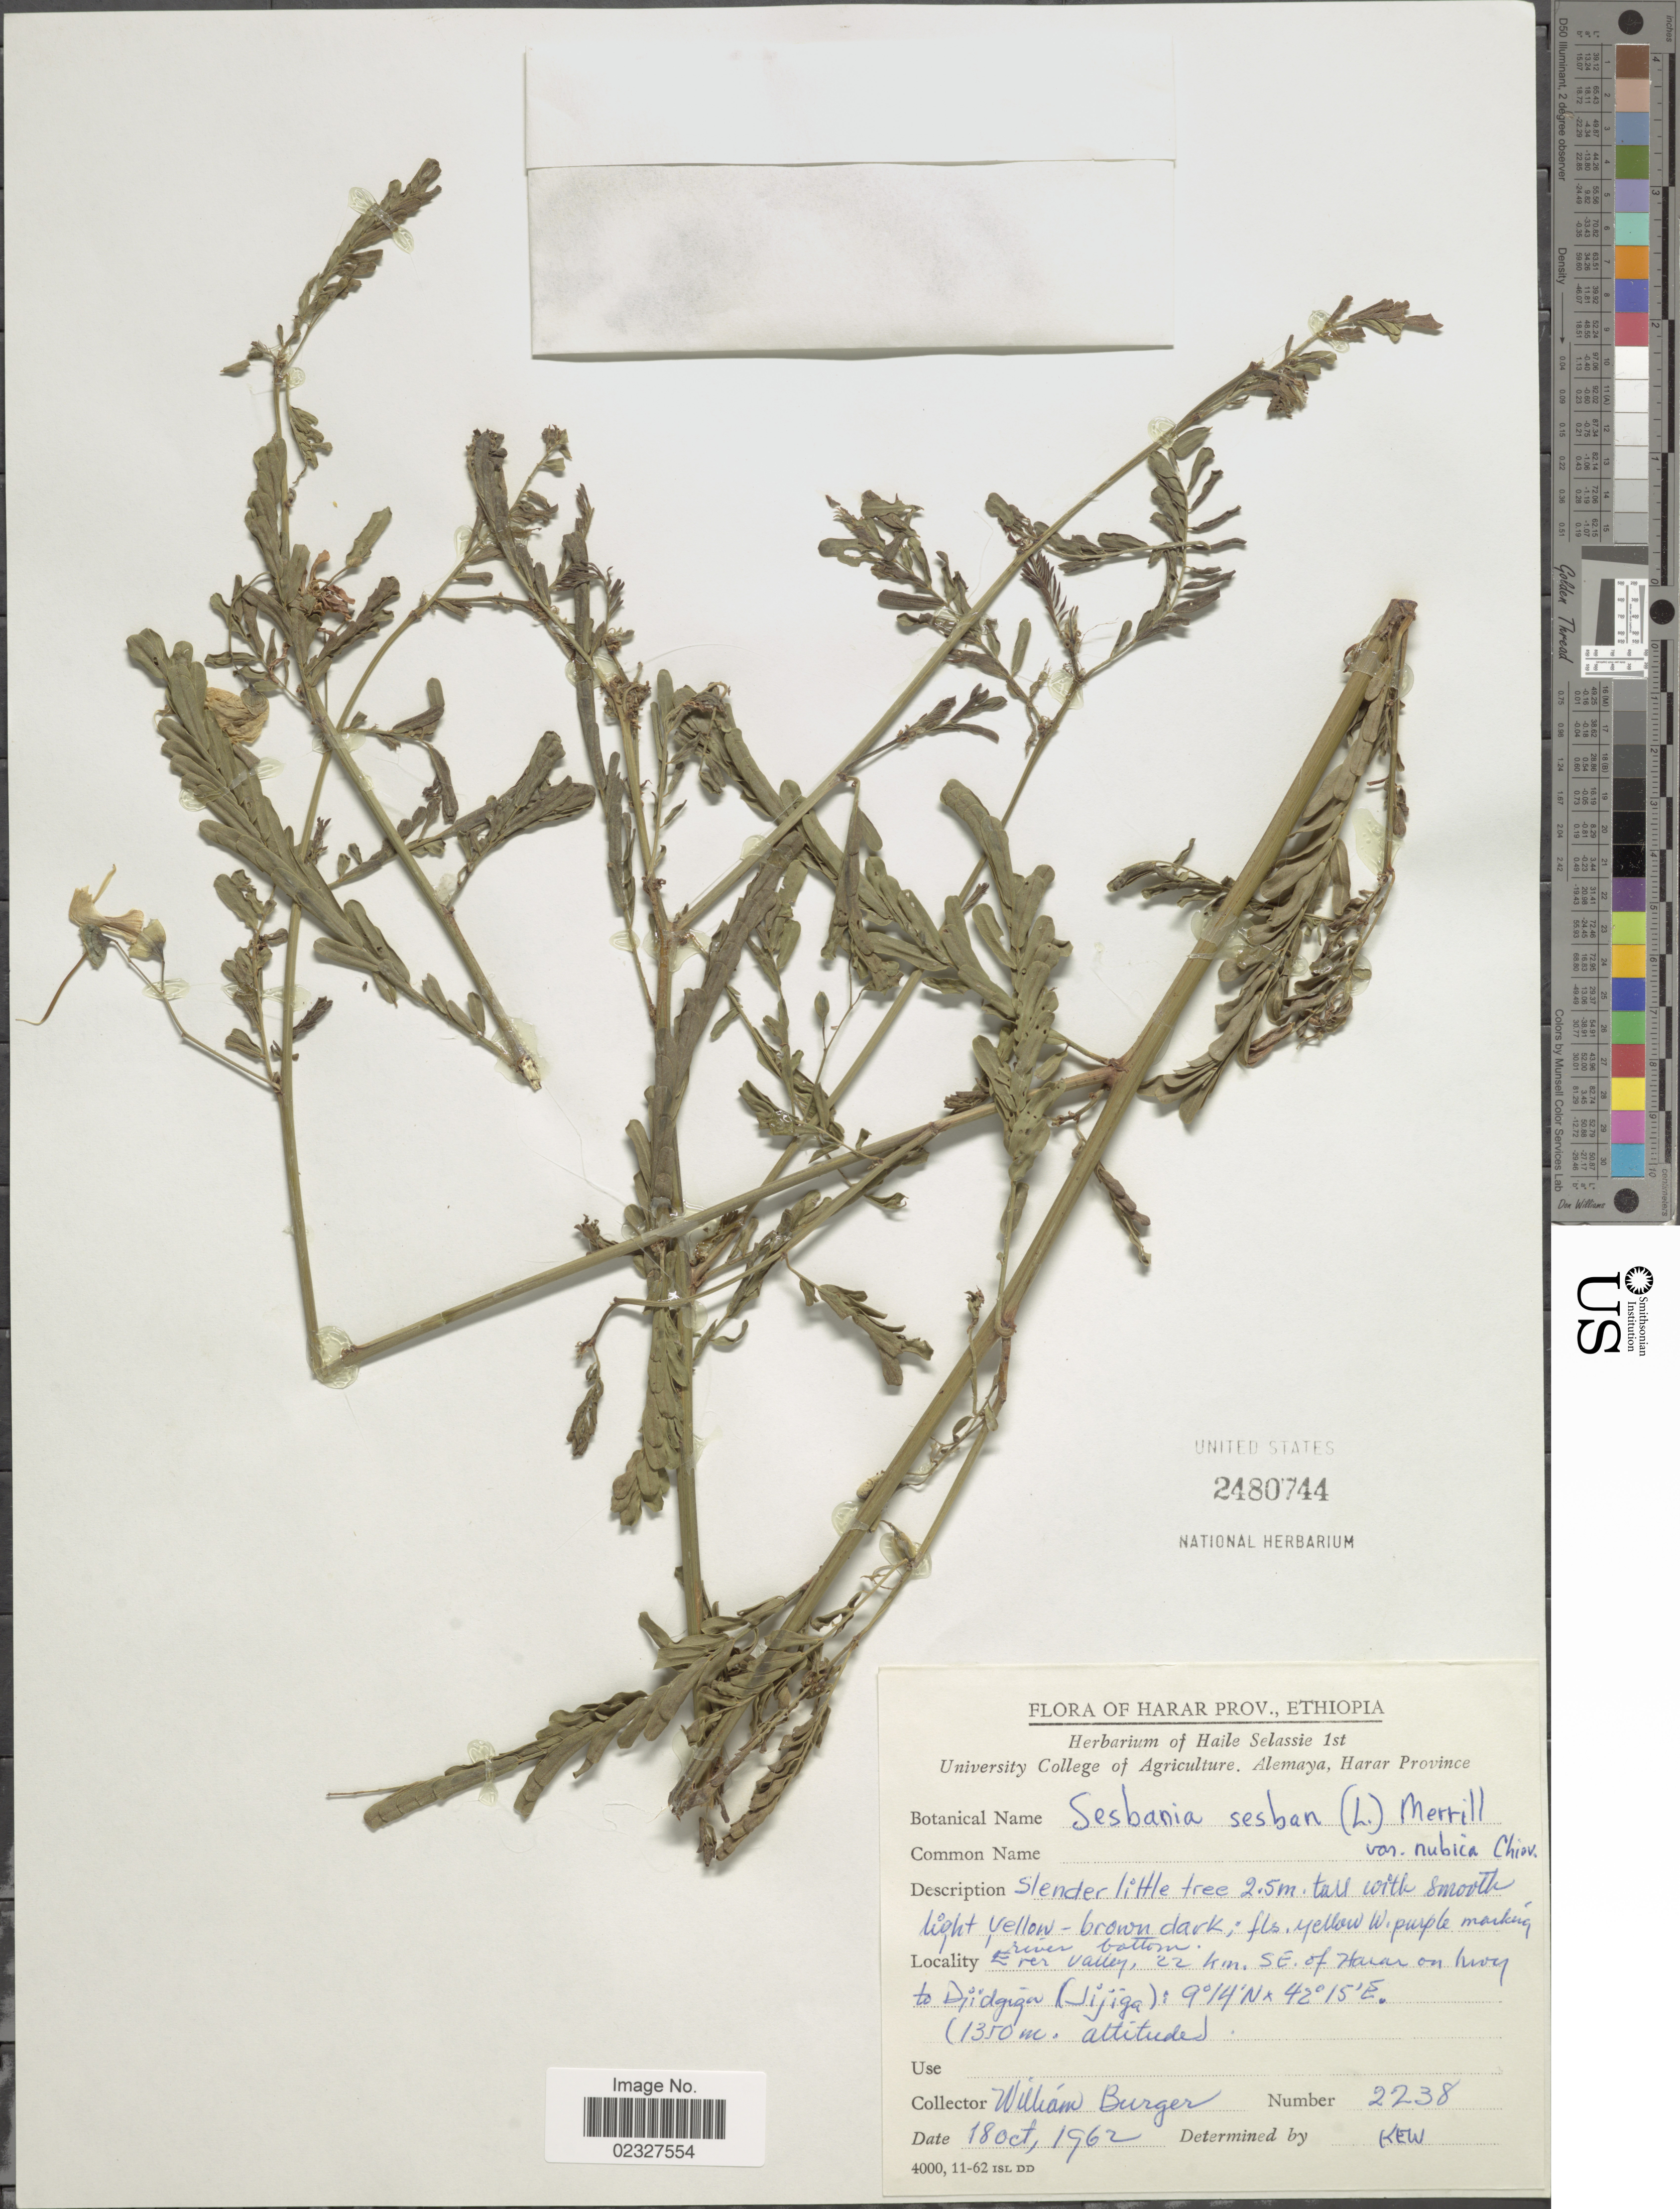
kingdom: Plantae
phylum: Tracheophyta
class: Magnoliopsida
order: Fabales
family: Fabaceae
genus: Sesbania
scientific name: Sesbania sesban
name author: (L.) Merr.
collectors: W. Burger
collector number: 2238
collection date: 1962-10-18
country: Ethiopia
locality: Harar Prov., Erer river bottom valley, 22 km. SE of Harar on hwy to Djidgiga (Jijiga)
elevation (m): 1350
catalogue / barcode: US 2480744